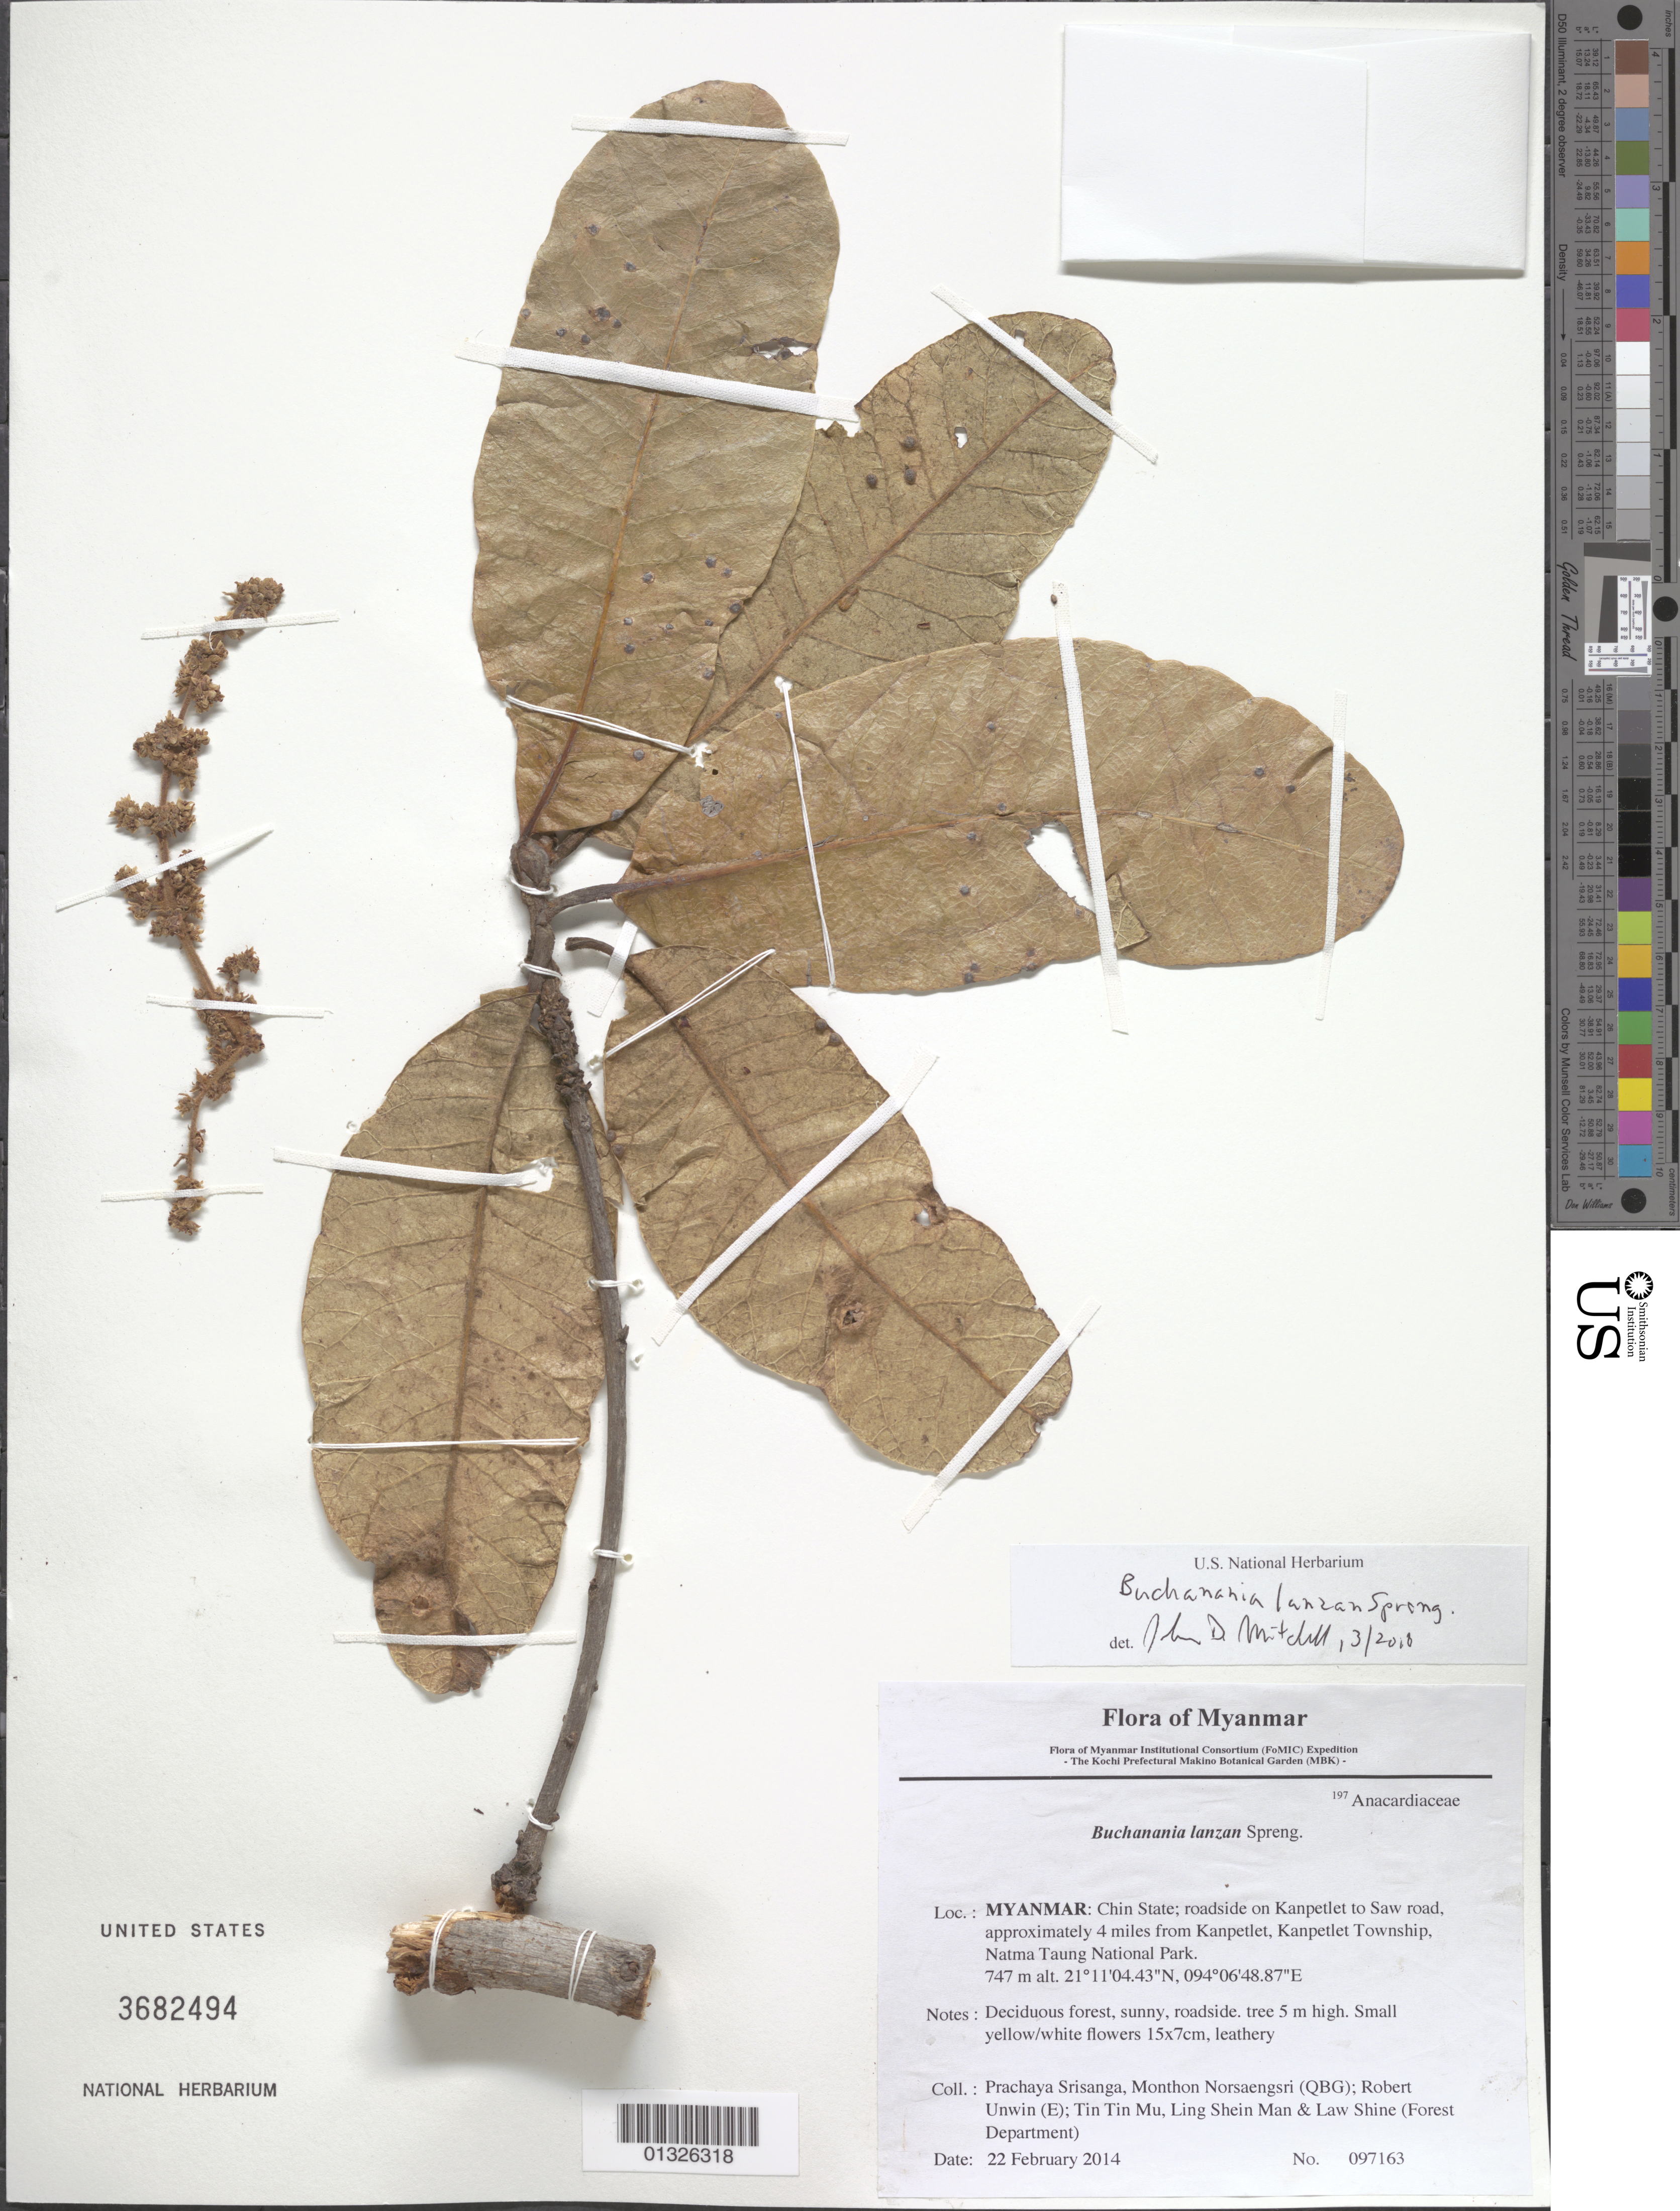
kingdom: Plantae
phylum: Tracheophyta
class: Magnoliopsida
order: Sapindales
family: Anacardiaceae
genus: Buchanania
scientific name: Buchanania lanzan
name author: Spreng.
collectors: P. Srisanga, M. Norsaengsri, R. Unwin, Tin Tin Mu, Ling Shein Man & L. Shine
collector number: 97163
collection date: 2014-02-22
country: Myanmar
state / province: Chin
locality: Roadside on Kanpetlet to Saw road, approximately 4 miles from Kanpetlet, Kanpetlet Township, Natma Taung National Park.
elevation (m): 747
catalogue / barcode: US 3682494